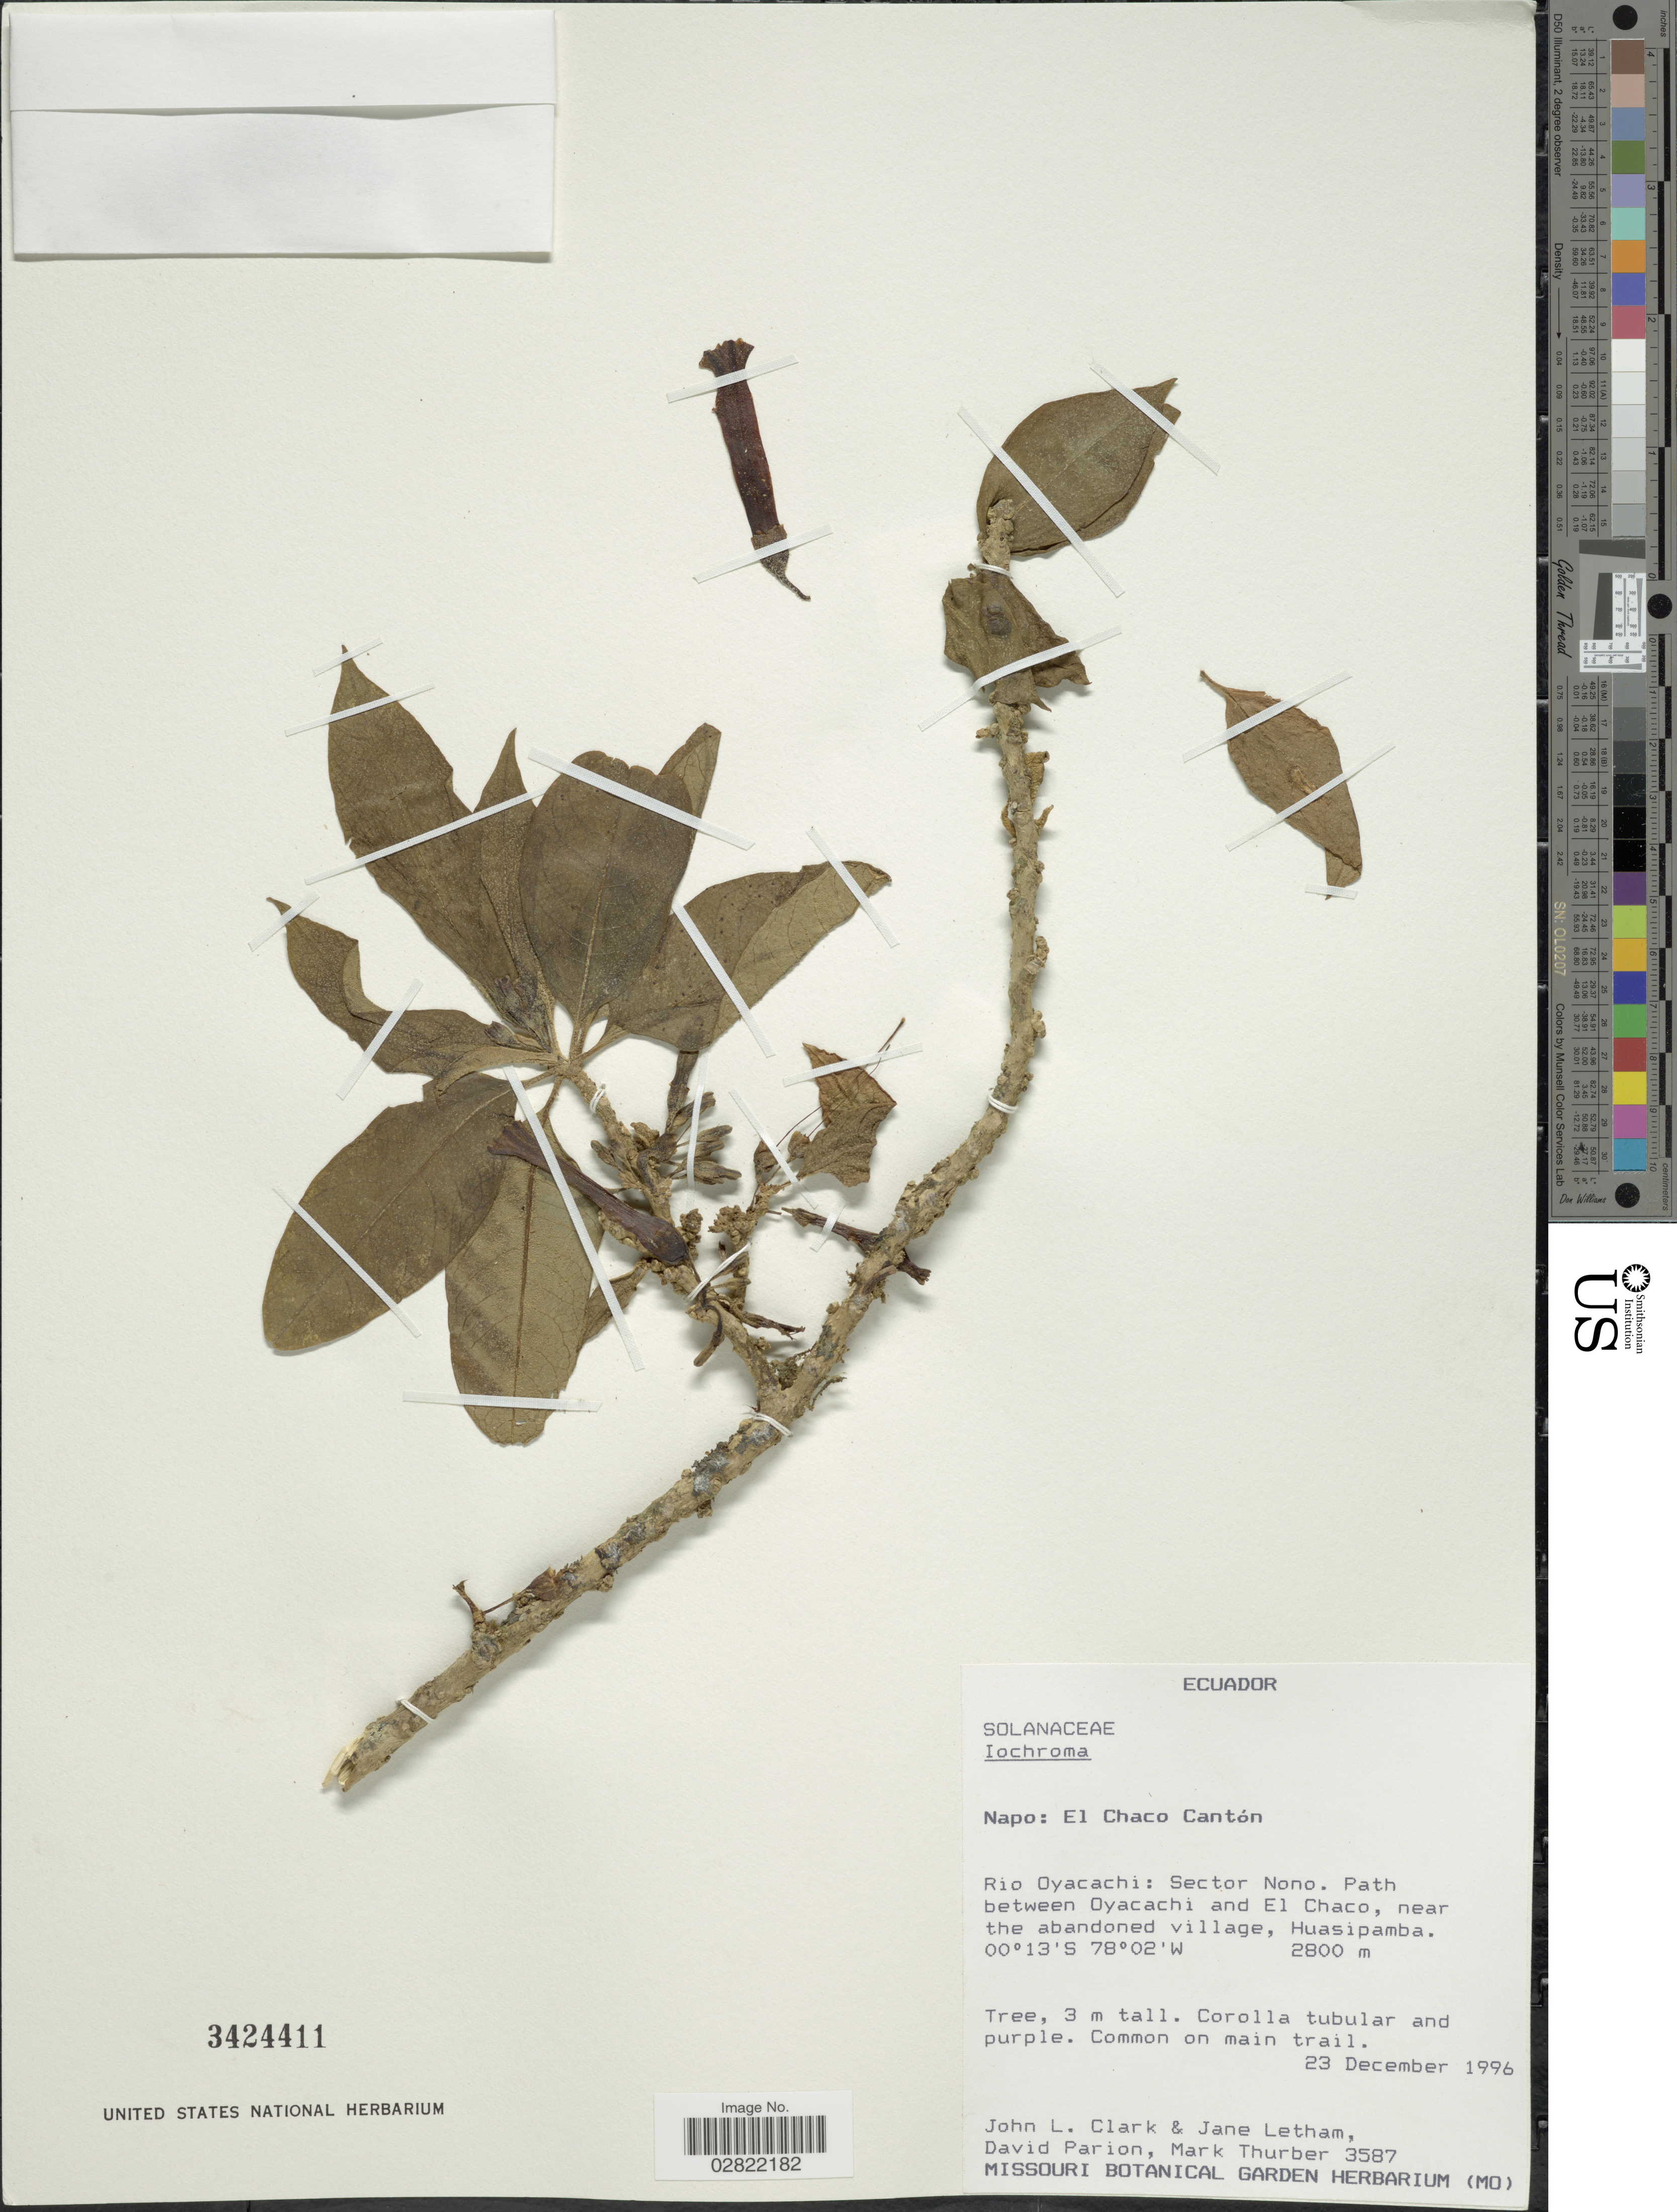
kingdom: Plantae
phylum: Tracheophyta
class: Magnoliopsida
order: Solanales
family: Solanaceae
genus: Iochroma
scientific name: Iochroma sp.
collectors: J. L. Clark, J. Letham, D. Parion & M. Thurber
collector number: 3587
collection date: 1996-12-23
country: Ecuador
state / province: Napo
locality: Napo: El Chaco Cantón, Rio Oyacachi: Sector Nono, Path between Oyacachi and El Chaco, near the abandoned village, Huasipamba.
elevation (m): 2800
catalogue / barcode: US 3424411